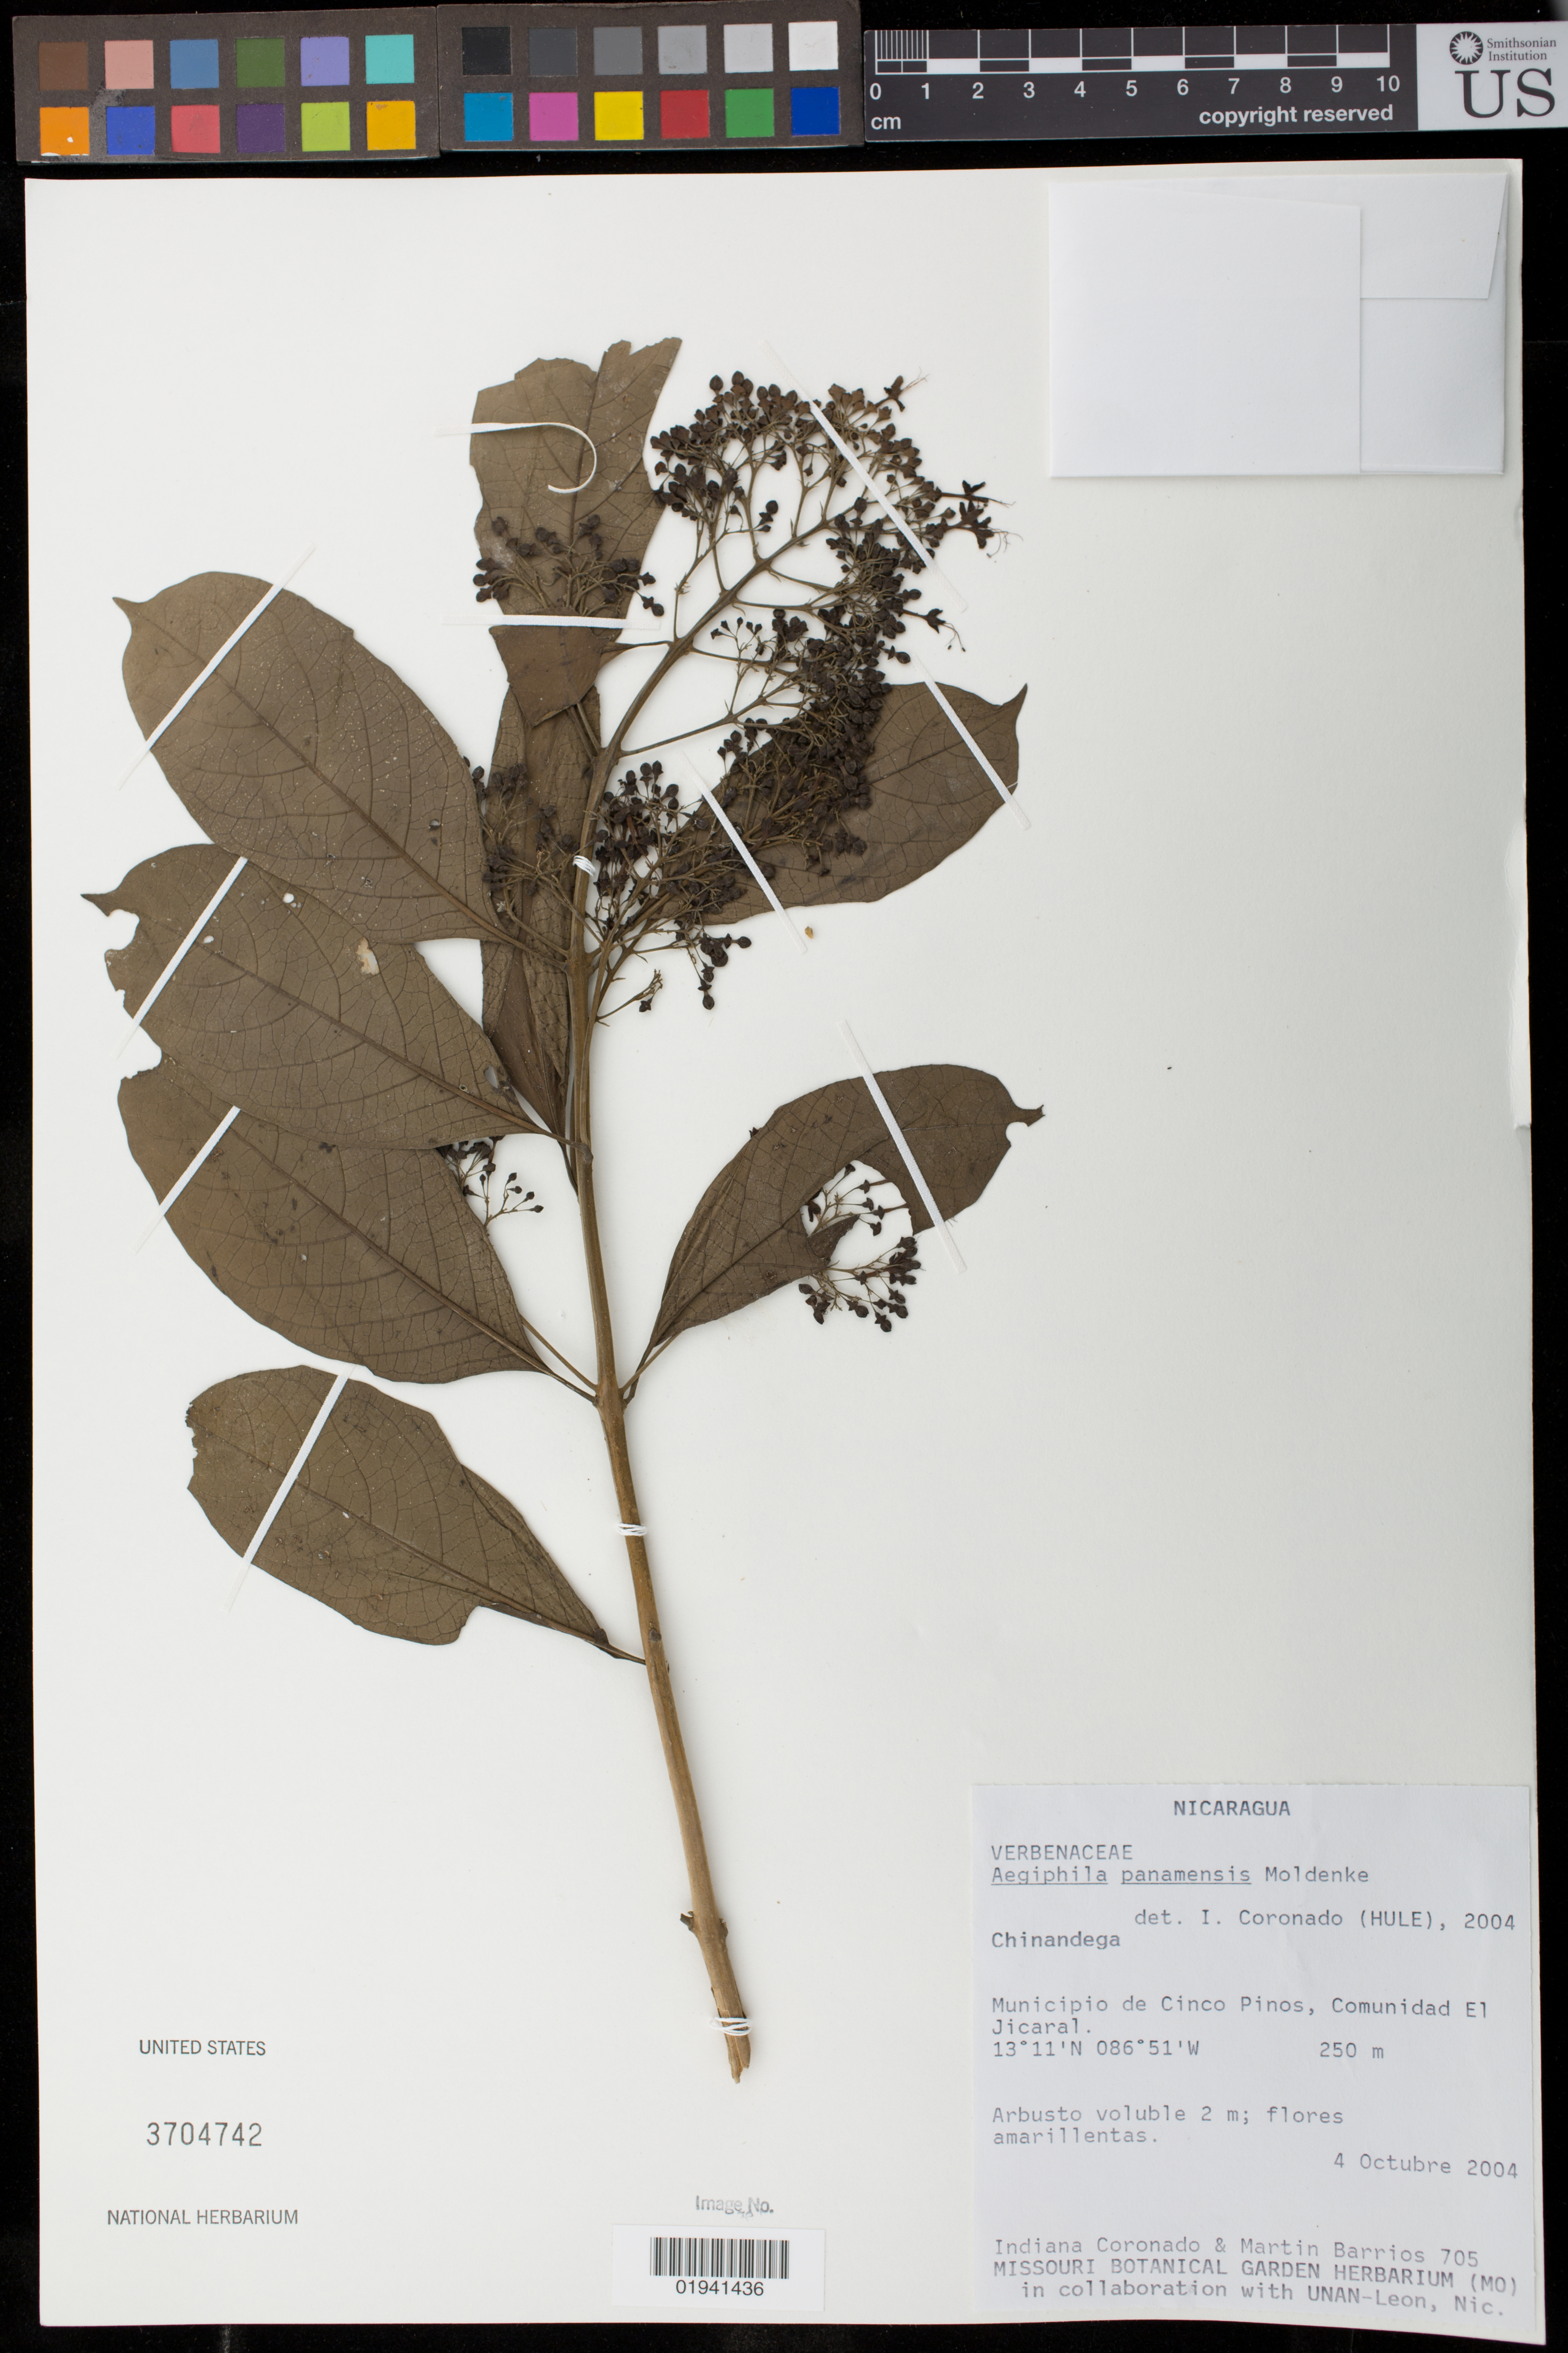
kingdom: Plantae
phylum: Tracheophyta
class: Magnoliopsida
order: Lamiales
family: Lamiaceae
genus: Aegiphila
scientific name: Aegiphila panamensis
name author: Moldenke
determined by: Coronado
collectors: I. Coronado & M. Barrios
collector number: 705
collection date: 2004-10-04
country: Nicaragua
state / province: Chinandega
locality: Municipio de Cinco Pinos, Comunidad El Jicaral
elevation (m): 250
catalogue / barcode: US 3704742